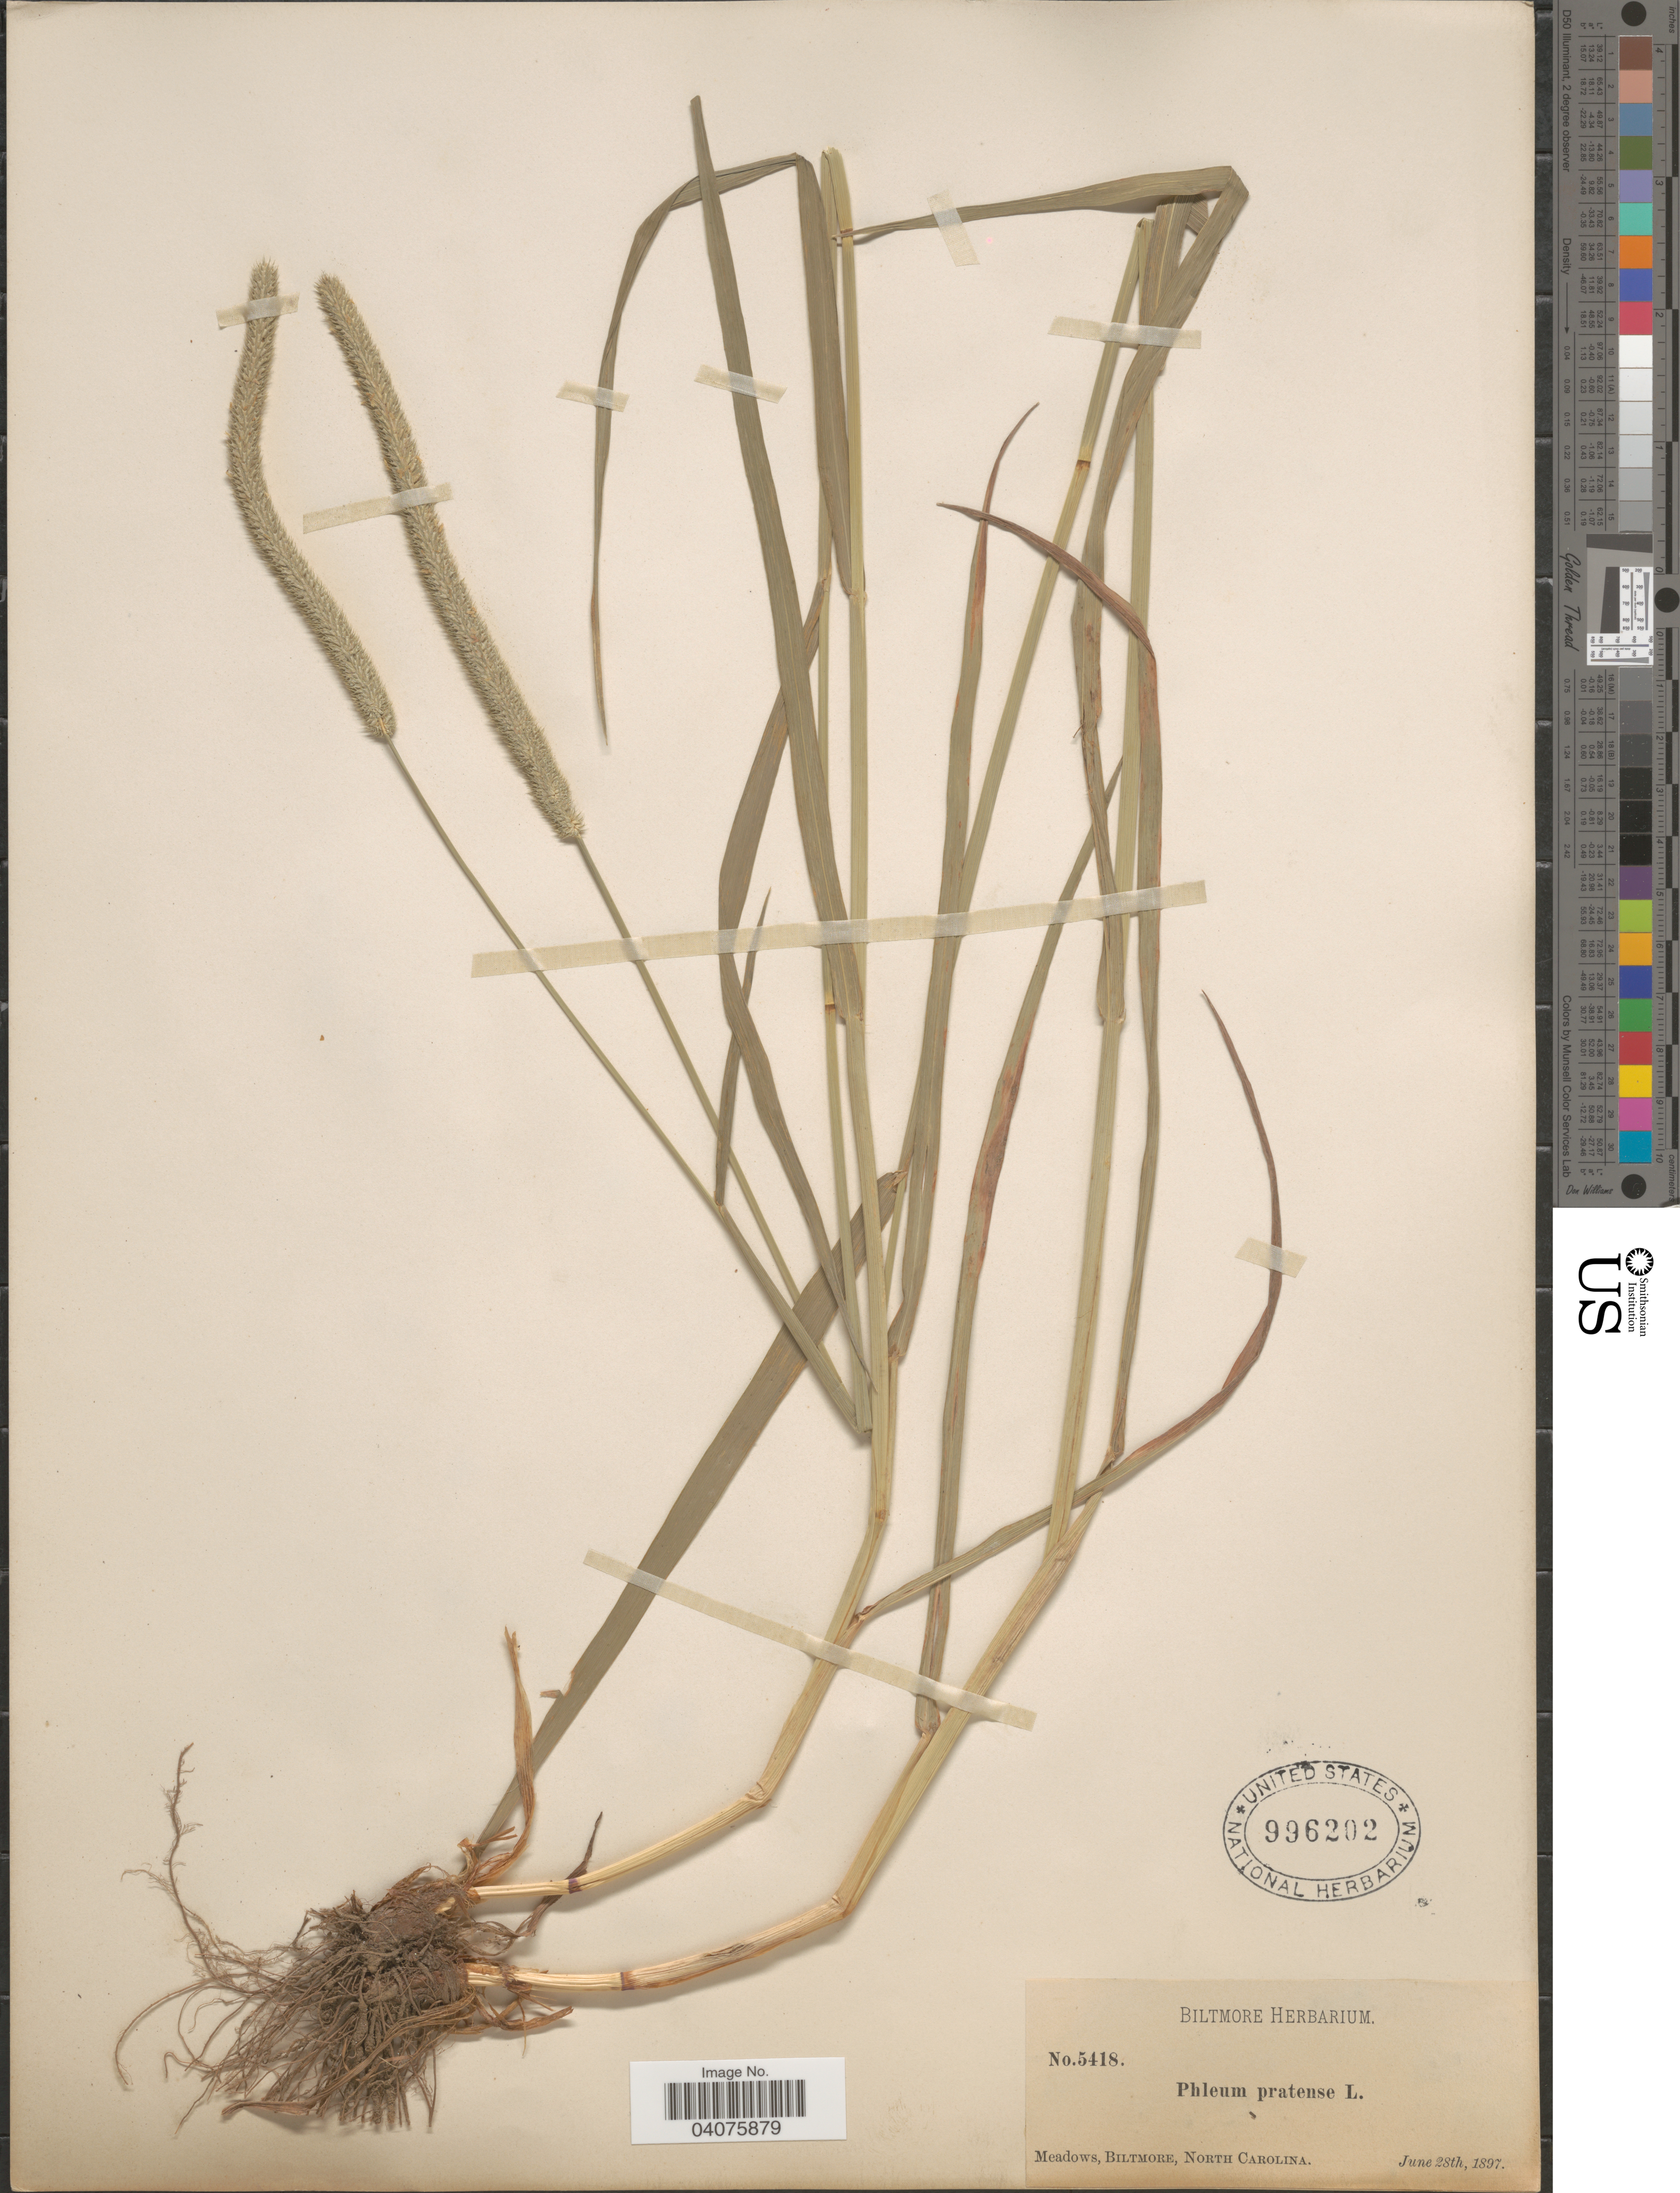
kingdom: Plantae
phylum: Tracheophyta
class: Liliopsida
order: Poales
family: Poaceae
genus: Phleum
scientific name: Phleum pratense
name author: L.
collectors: ex herb. Biltmore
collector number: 5418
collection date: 1897-06-28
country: United States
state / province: North Carolina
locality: Meadows, Biltmore.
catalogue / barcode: US 996202